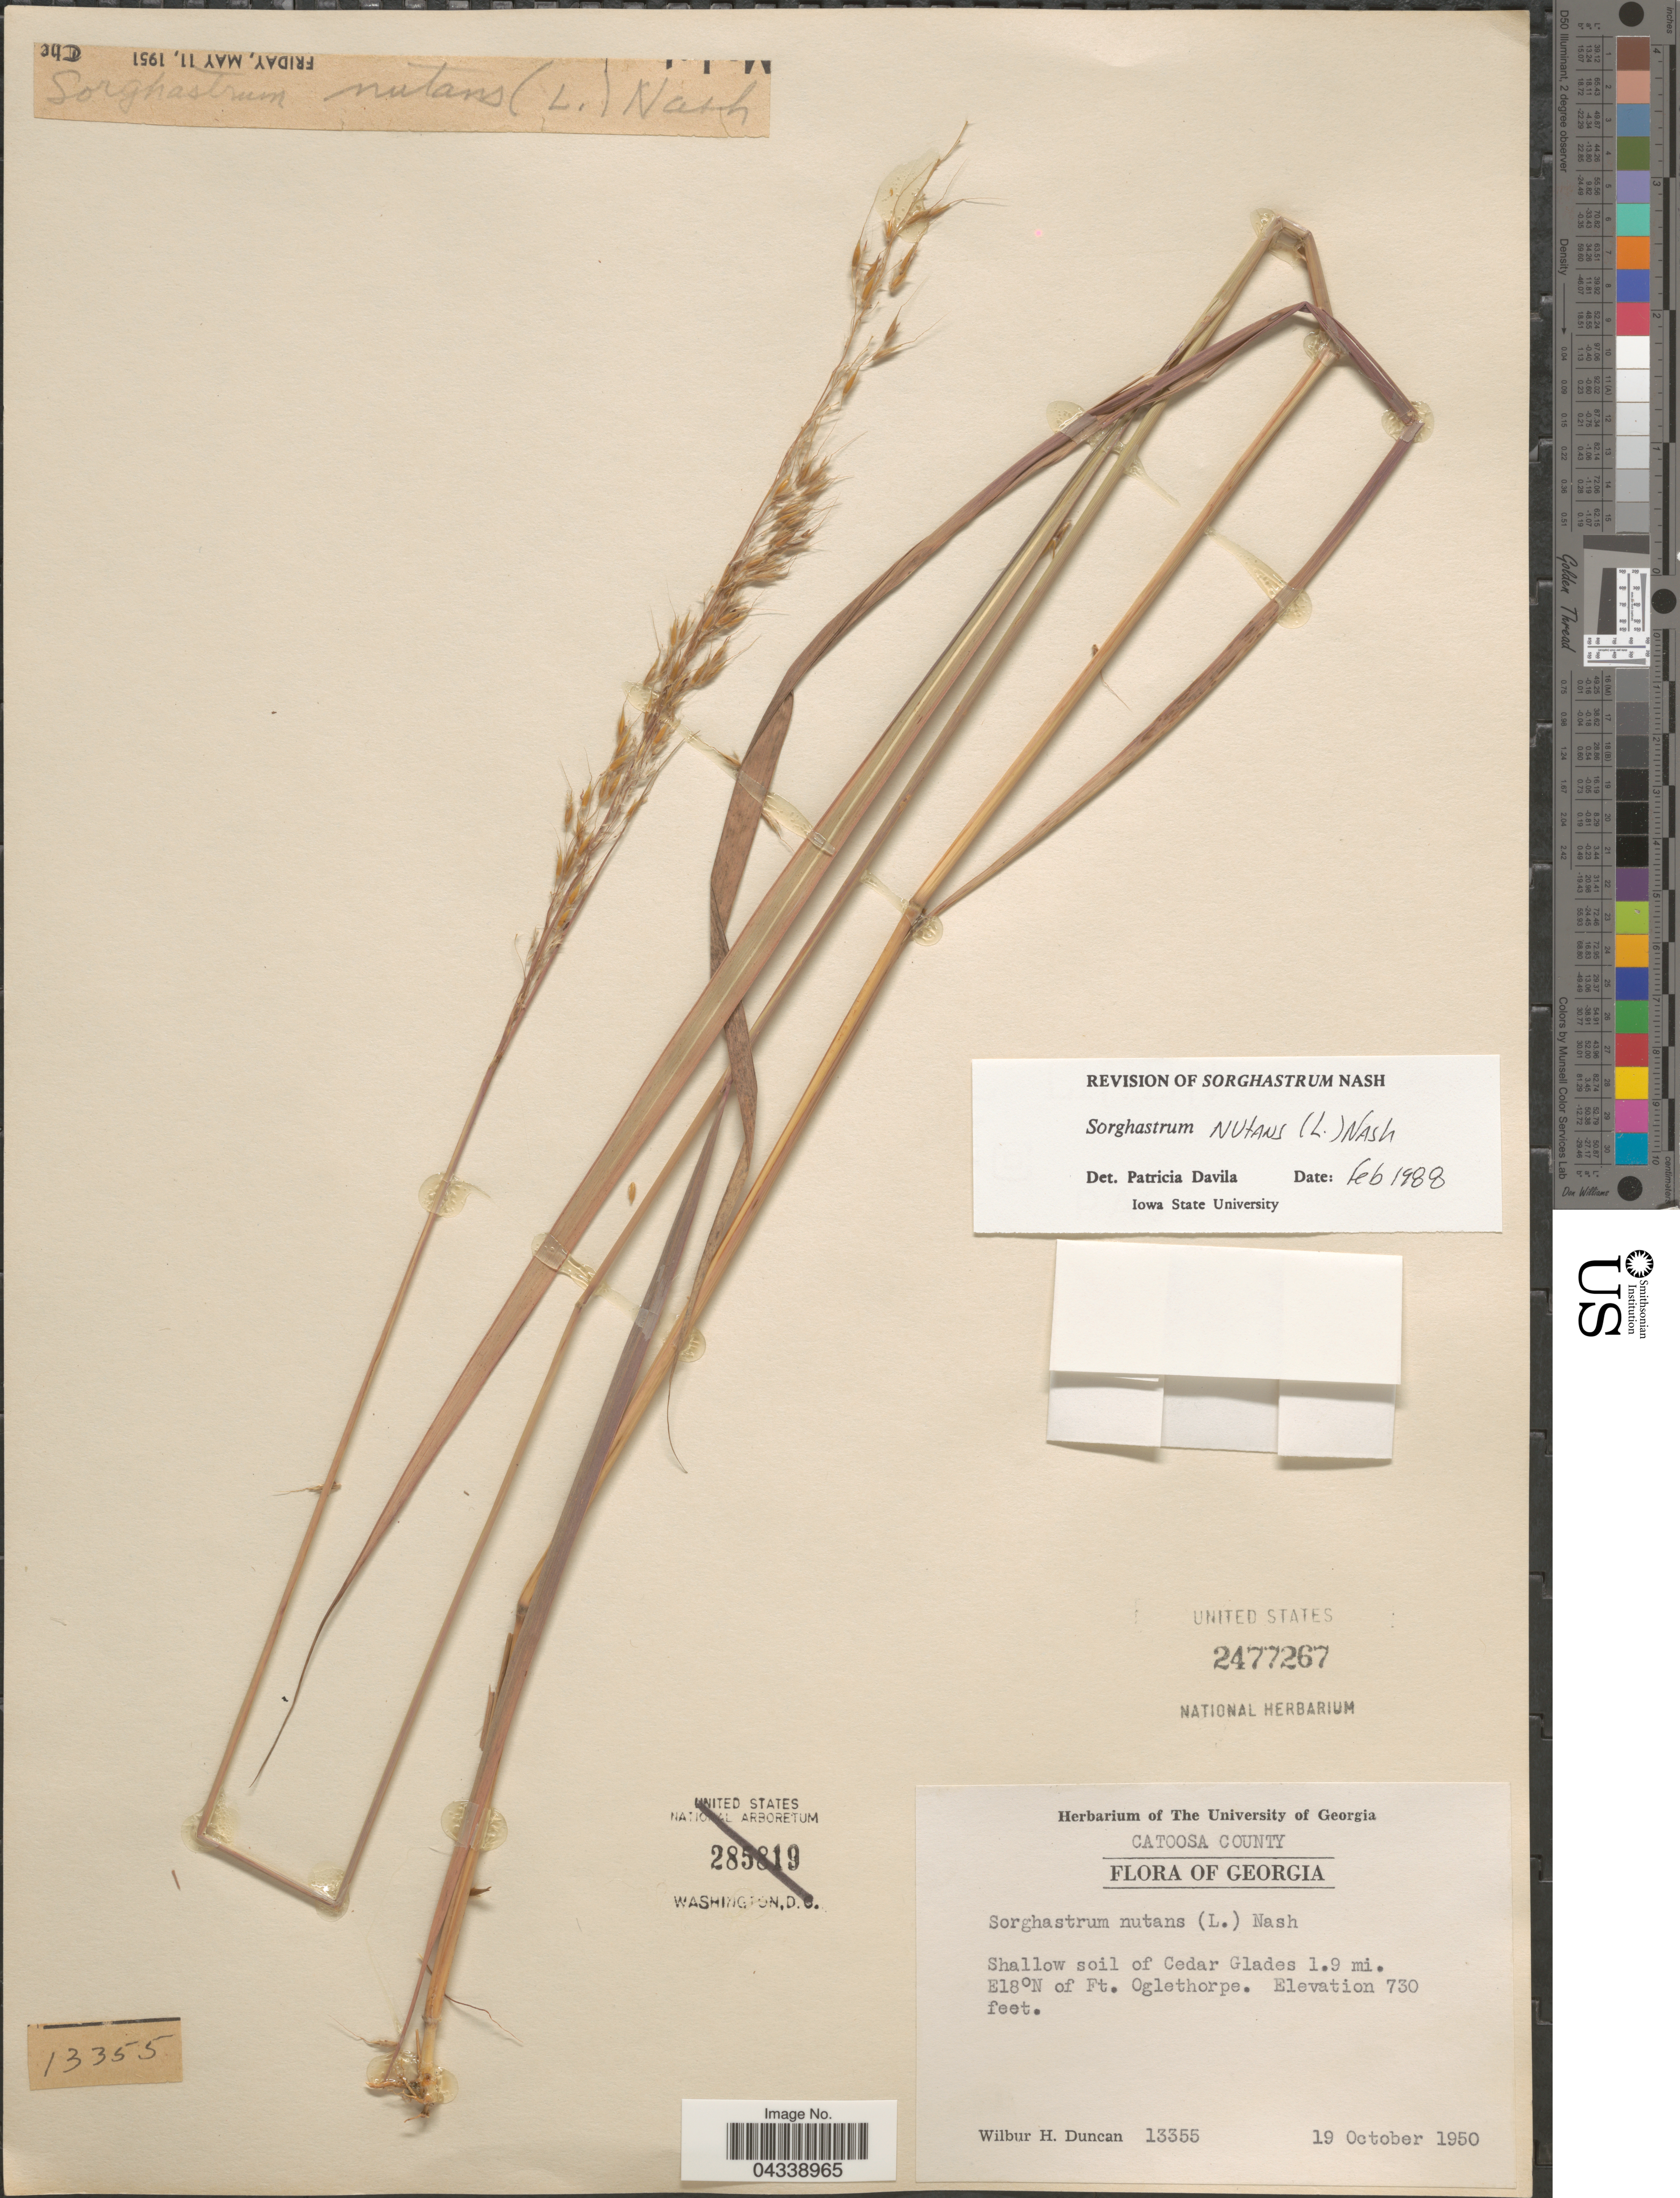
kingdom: Plantae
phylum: Tracheophyta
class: Liliopsida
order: Poales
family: Poaceae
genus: Sorghastrum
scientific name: Sorghastrum nutans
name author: (L.) Nash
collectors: W. H. Duncan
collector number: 13355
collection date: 1950-10-19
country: United States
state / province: Georgia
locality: Catoosa County. Shallow soil of Cedar Glades 1.9 mi. E18°N of Ft. Oglethorpe.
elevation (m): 223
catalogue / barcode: US 2477267